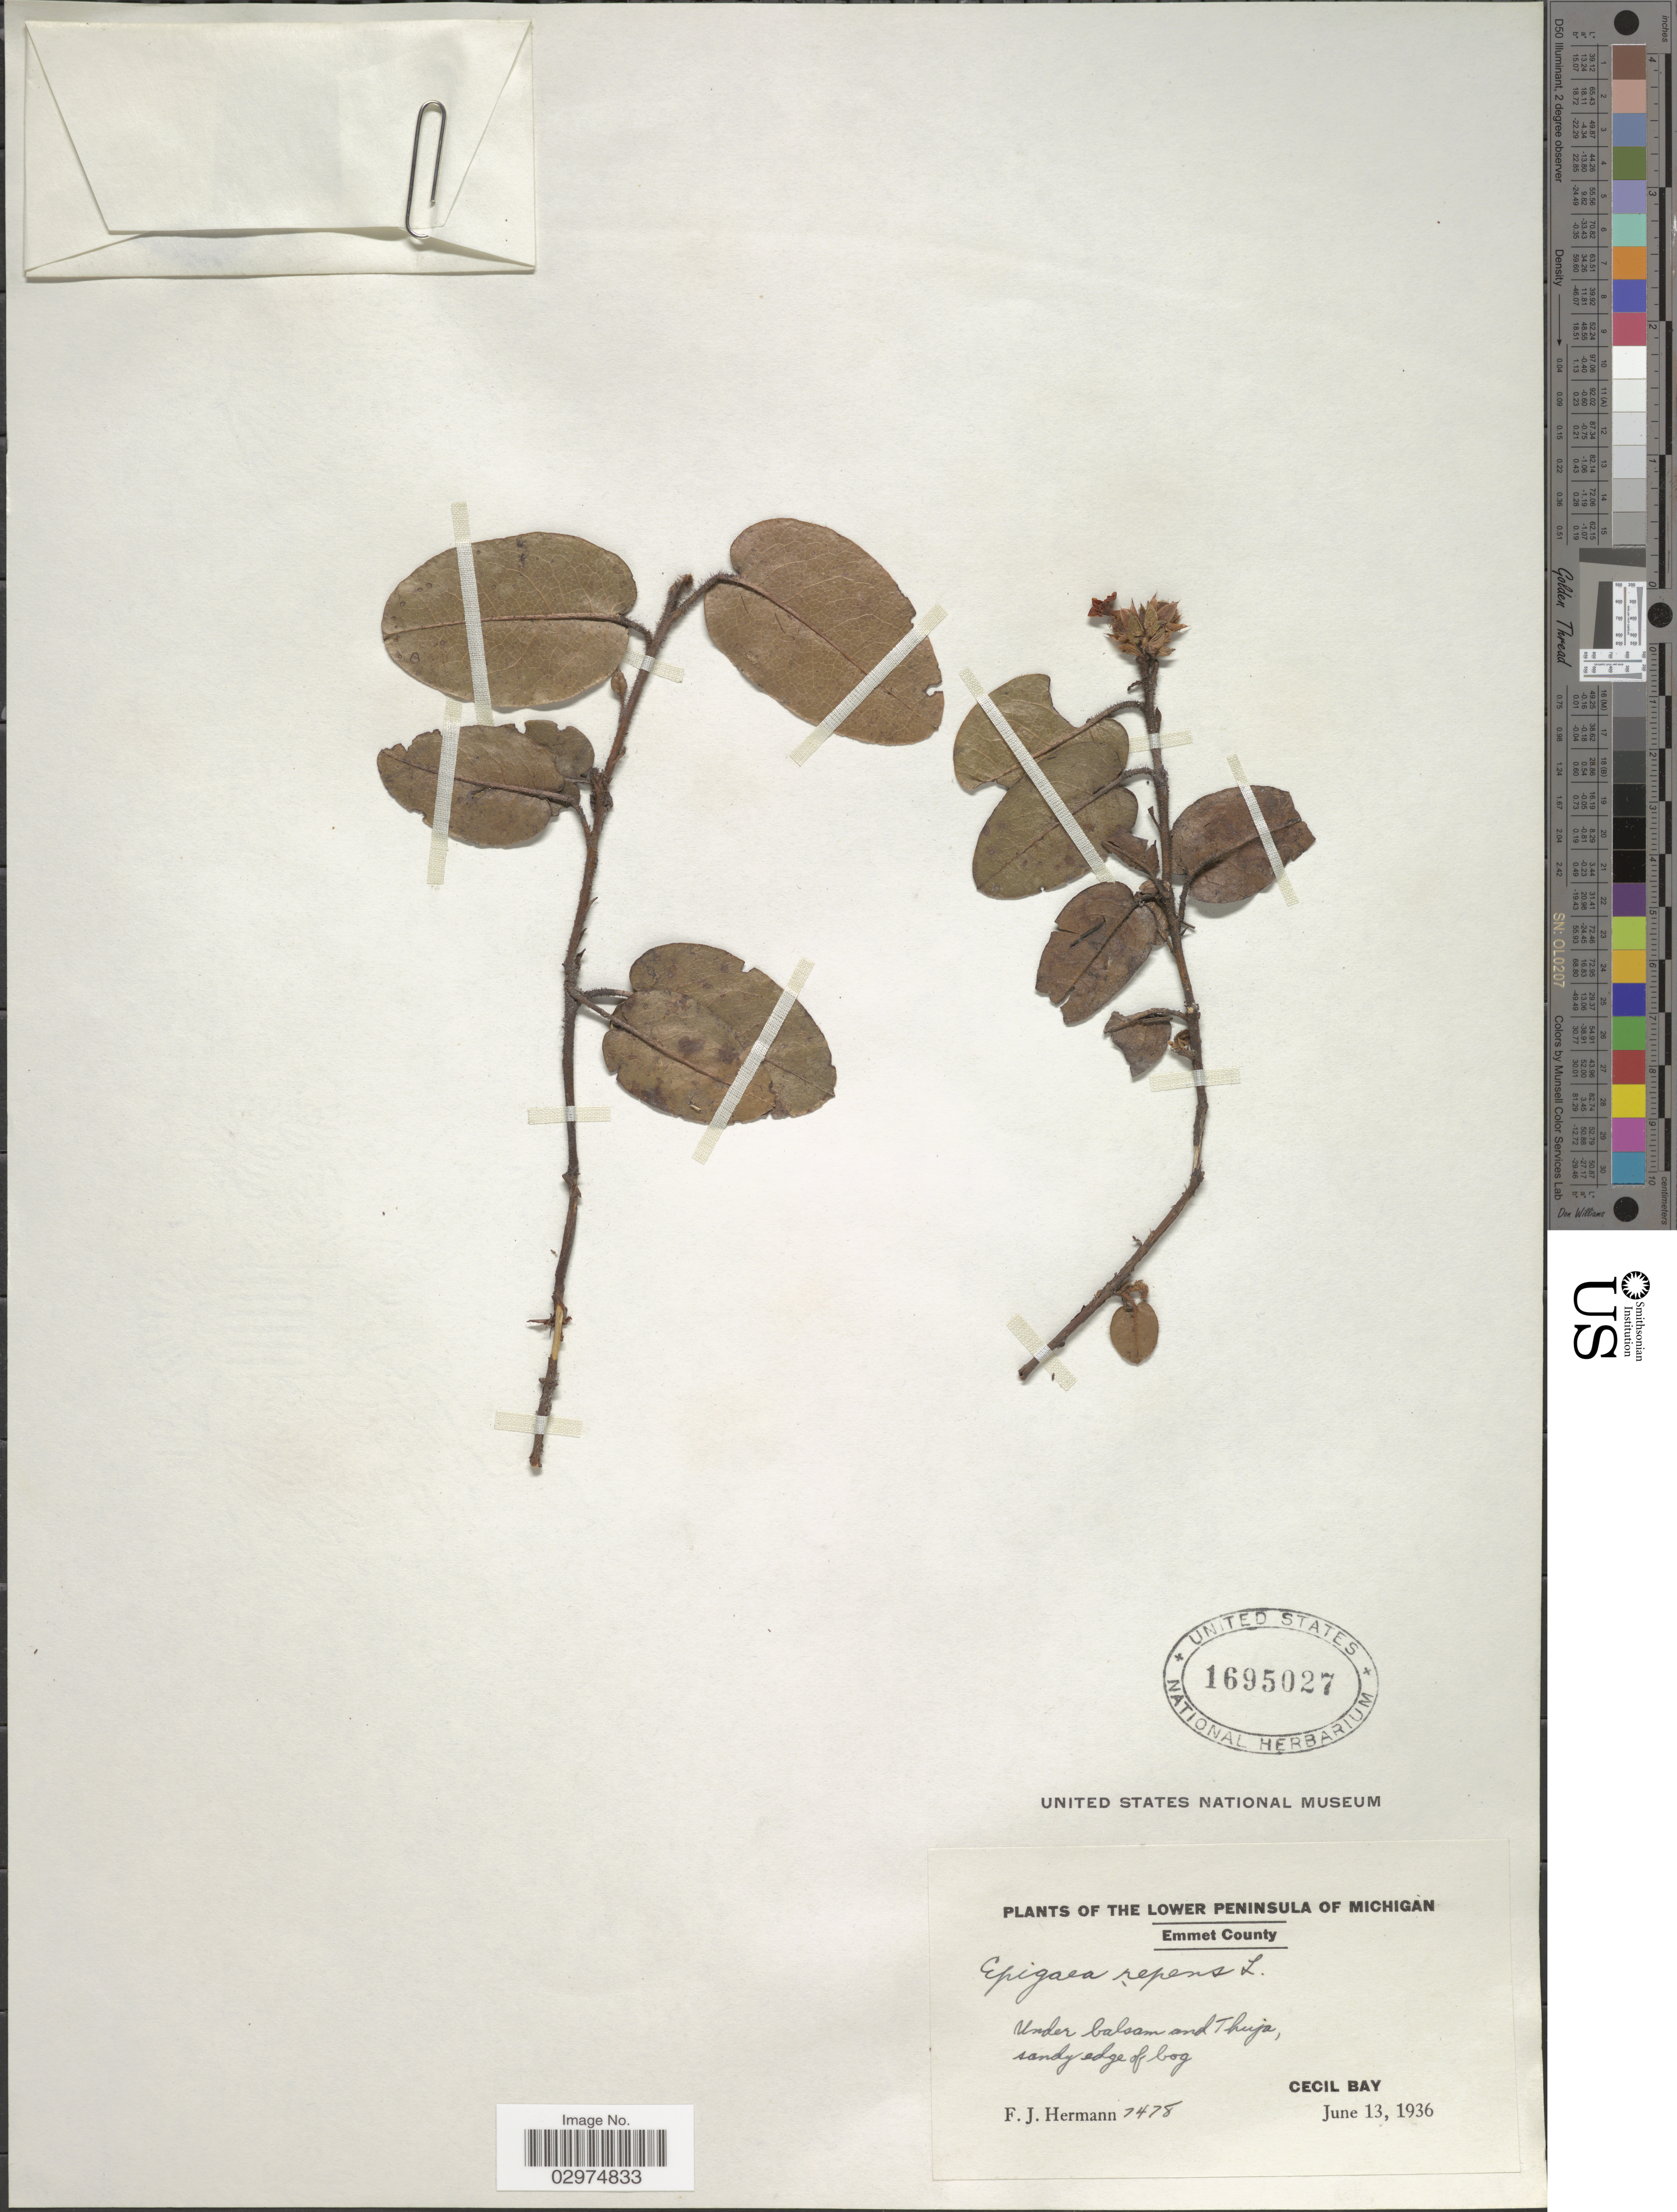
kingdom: Plantae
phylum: Tracheophyta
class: Magnoliopsida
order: Ericales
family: Ericaceae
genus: Epigaea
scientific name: Epigaea repens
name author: L.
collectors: F. J. Hermann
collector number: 7478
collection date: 1936-06-13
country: United States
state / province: Michigan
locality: Lower Peninsula of Michigan. Emmet County. Cecil Bay.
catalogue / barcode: US 1695027